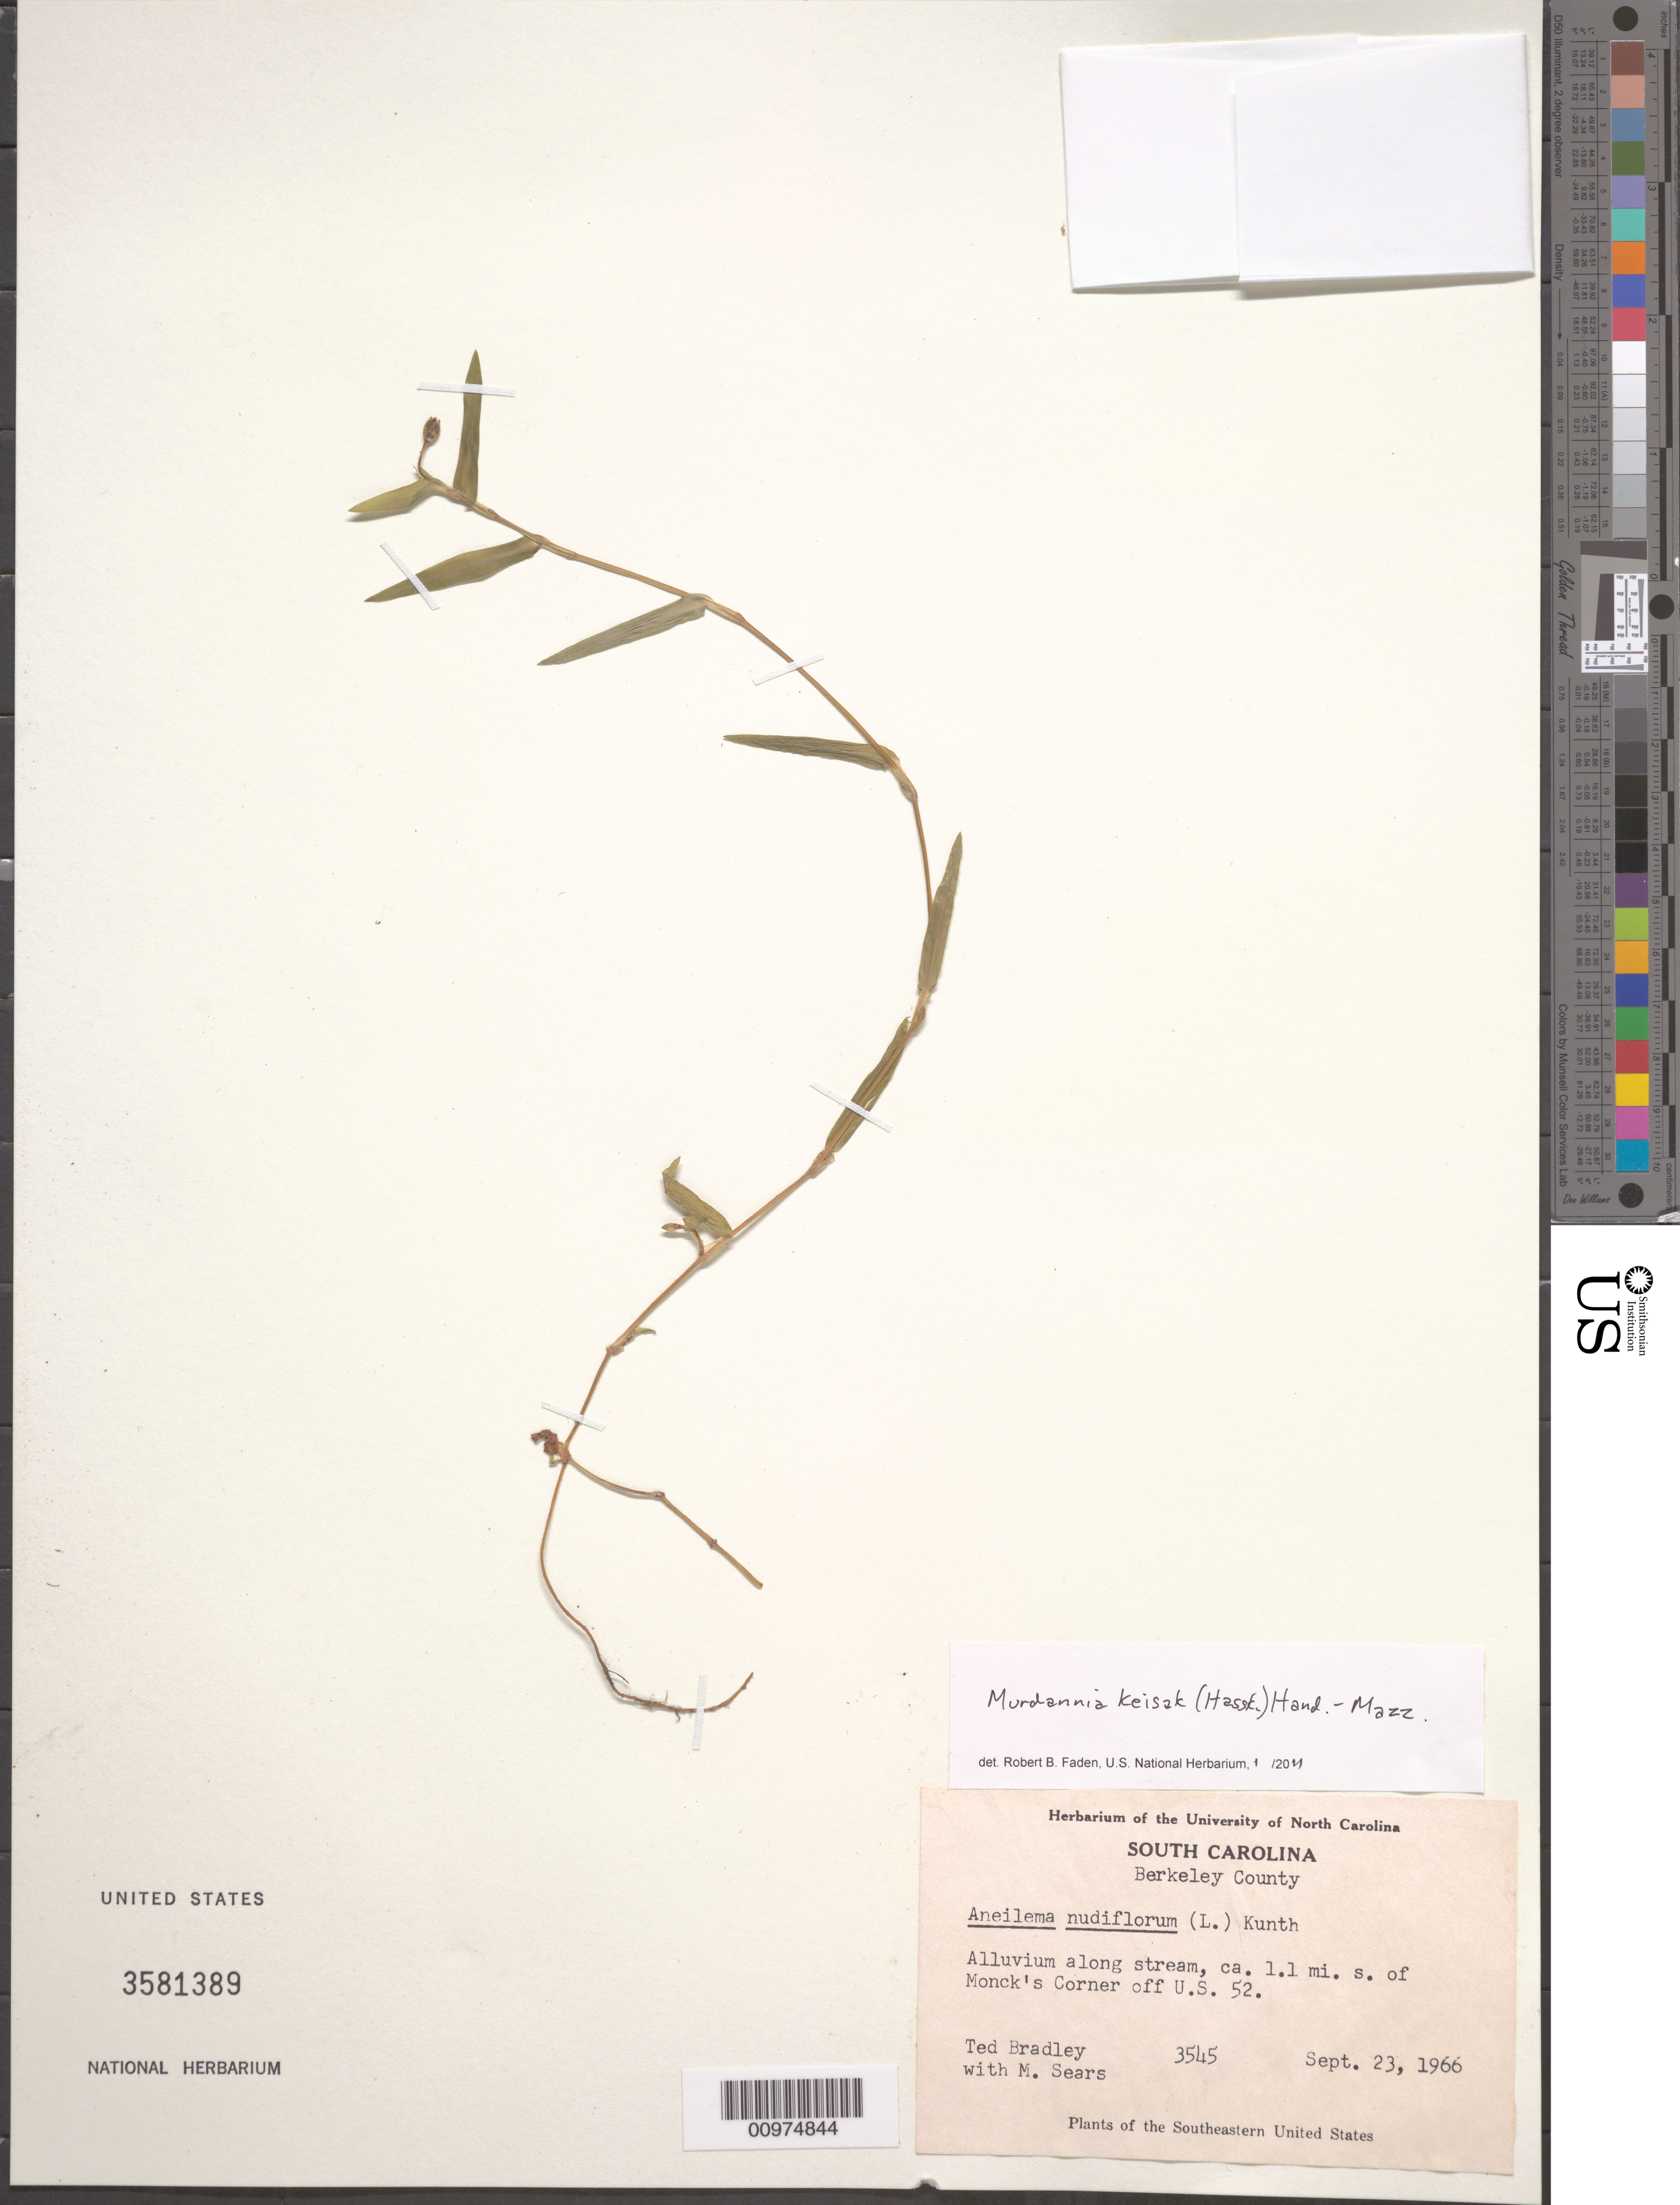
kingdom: Plantae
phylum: Tracheophyta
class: Liliopsida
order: Commelinales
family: Commelinaceae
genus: Murdannia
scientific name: Murdannia keisak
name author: (Hassk.) Hand.-Mazz.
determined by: Faden, Robert B., (US), Smithsonian Institution - National Museum of Natural History (UNITED STATES)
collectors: T. Bradley & M. Sears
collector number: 3545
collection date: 1966-09-23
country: United States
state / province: South Carolina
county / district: Berkeley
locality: ca. 1.1 mi. s. of Monck's Corner off U.S. 52.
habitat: Alluvium along stream,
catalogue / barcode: US 3581389